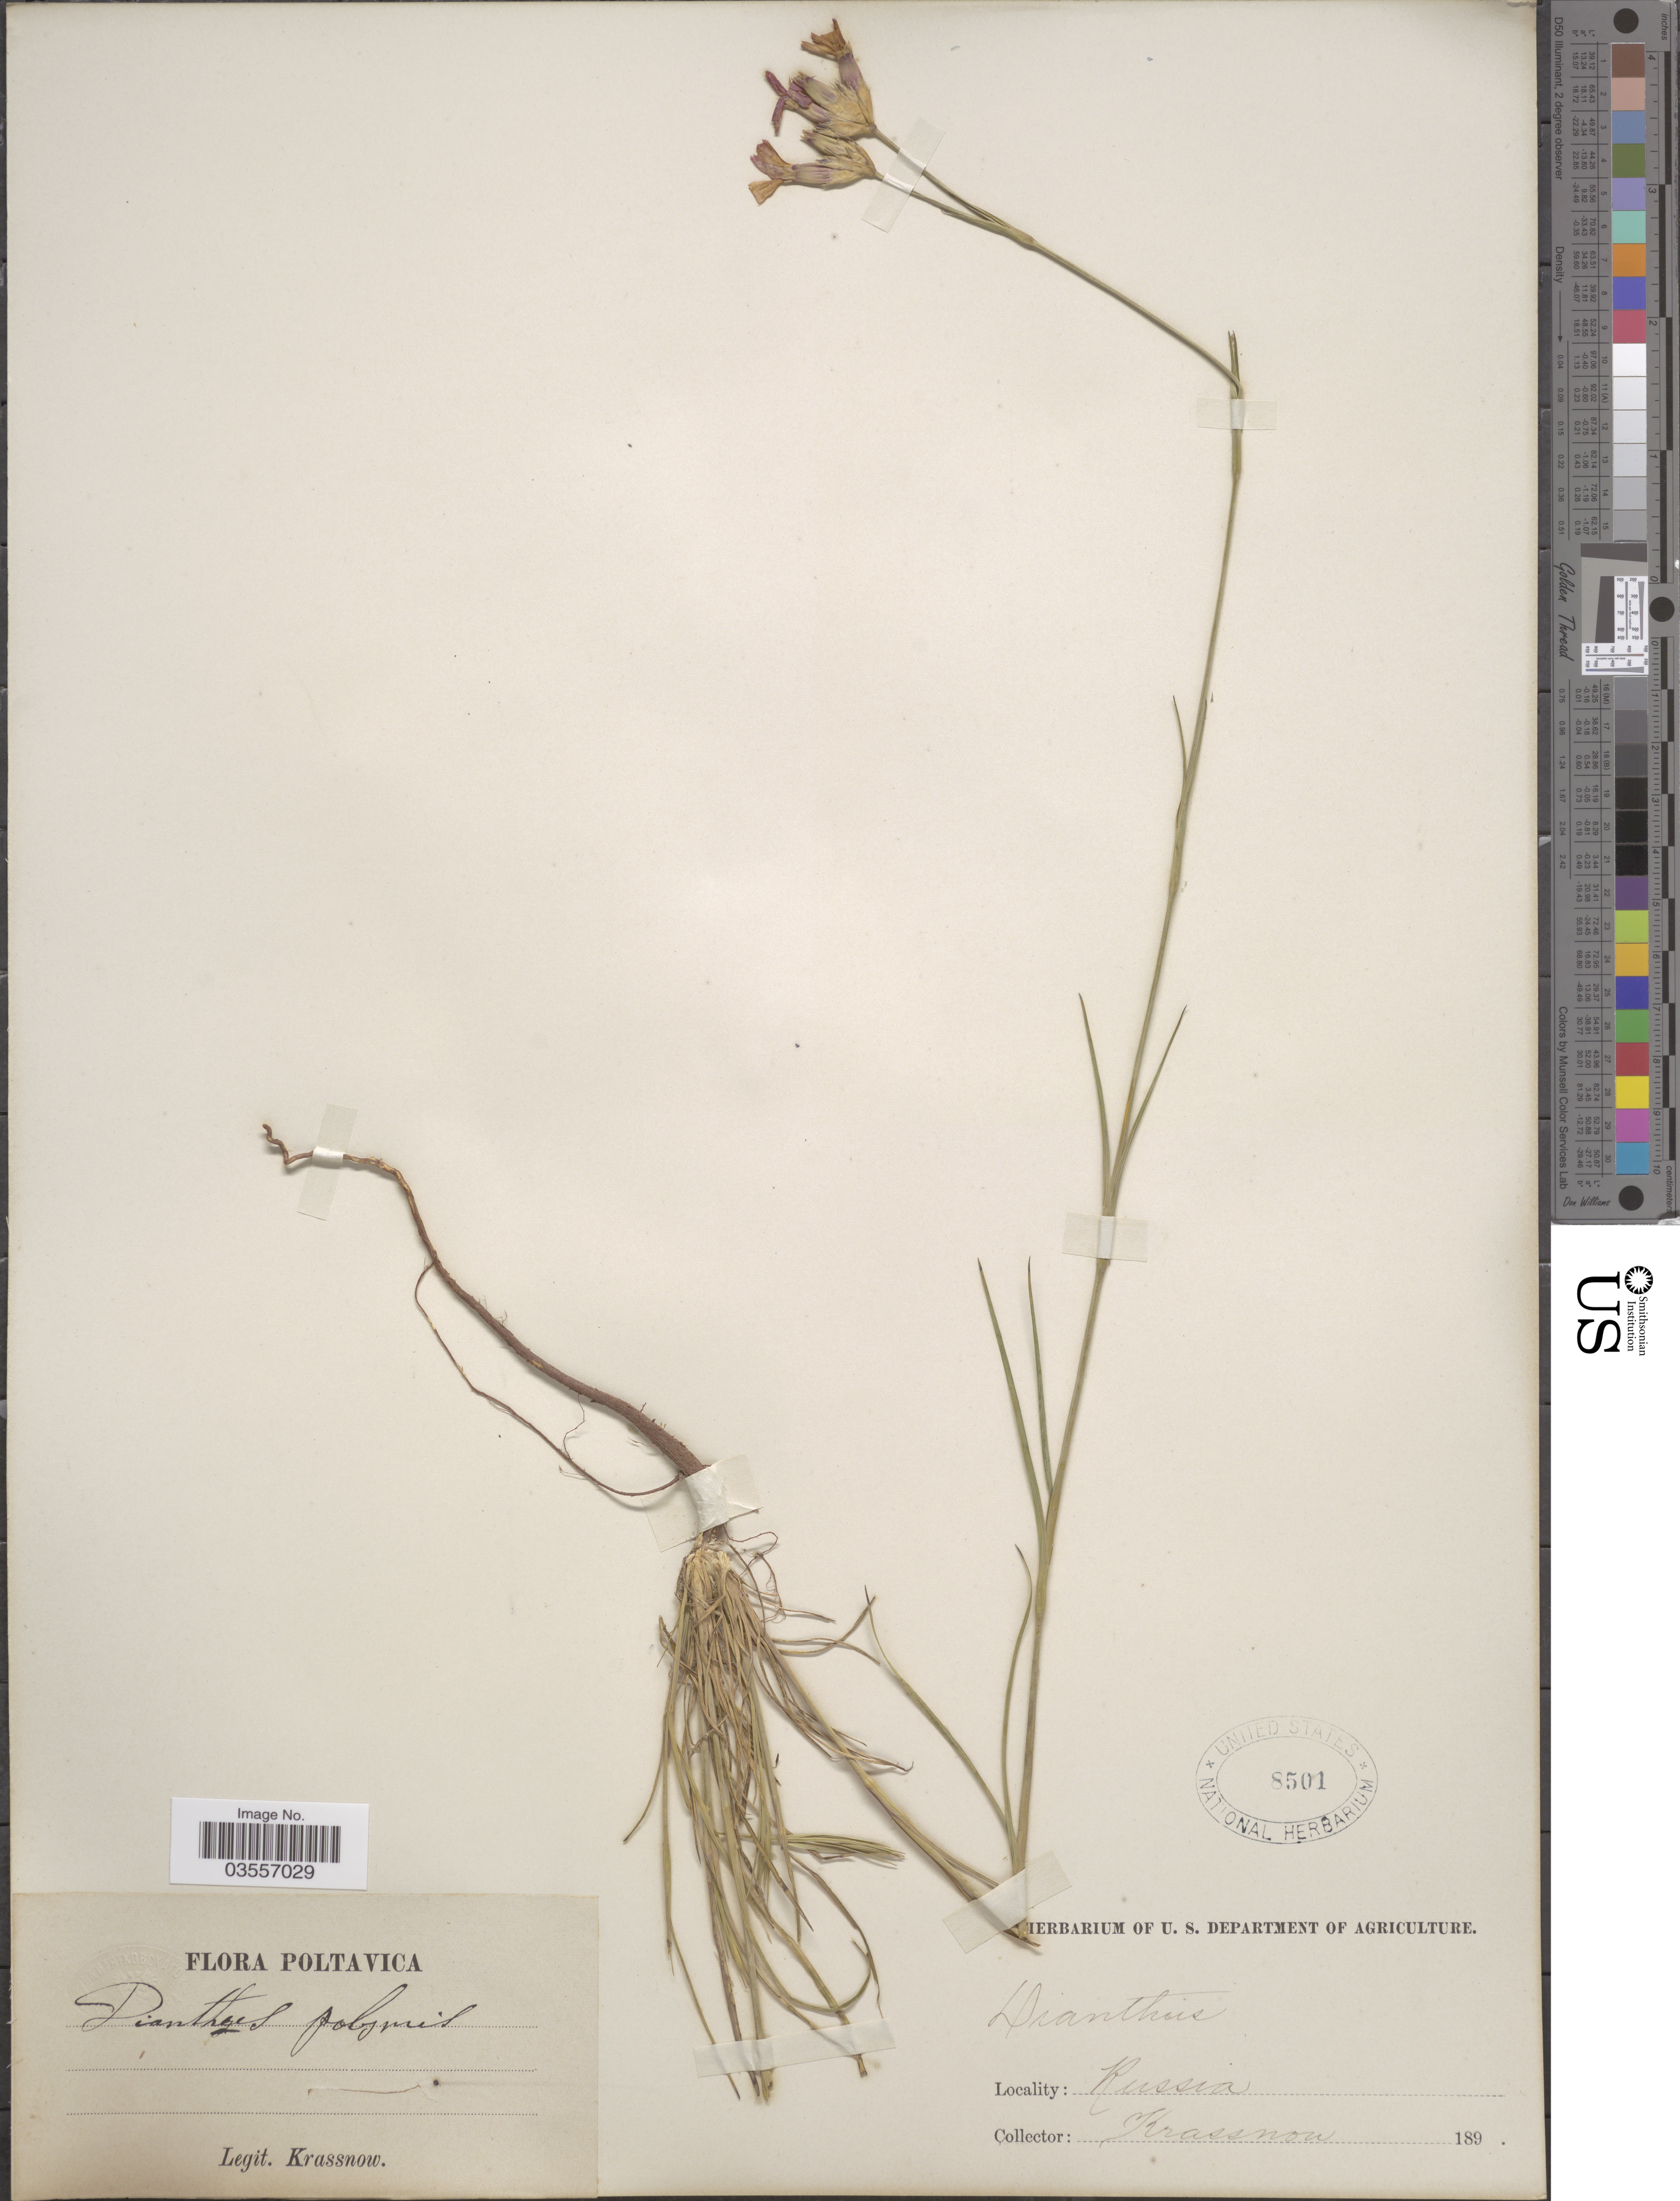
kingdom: Plantae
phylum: Tracheophyta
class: Magnoliopsida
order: Caryophyllales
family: Caryophyllaceae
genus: Dianthus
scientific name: Dianthus sp.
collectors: -. Krassnow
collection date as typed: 189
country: Ukraine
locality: Poltavica.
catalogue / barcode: US 8501